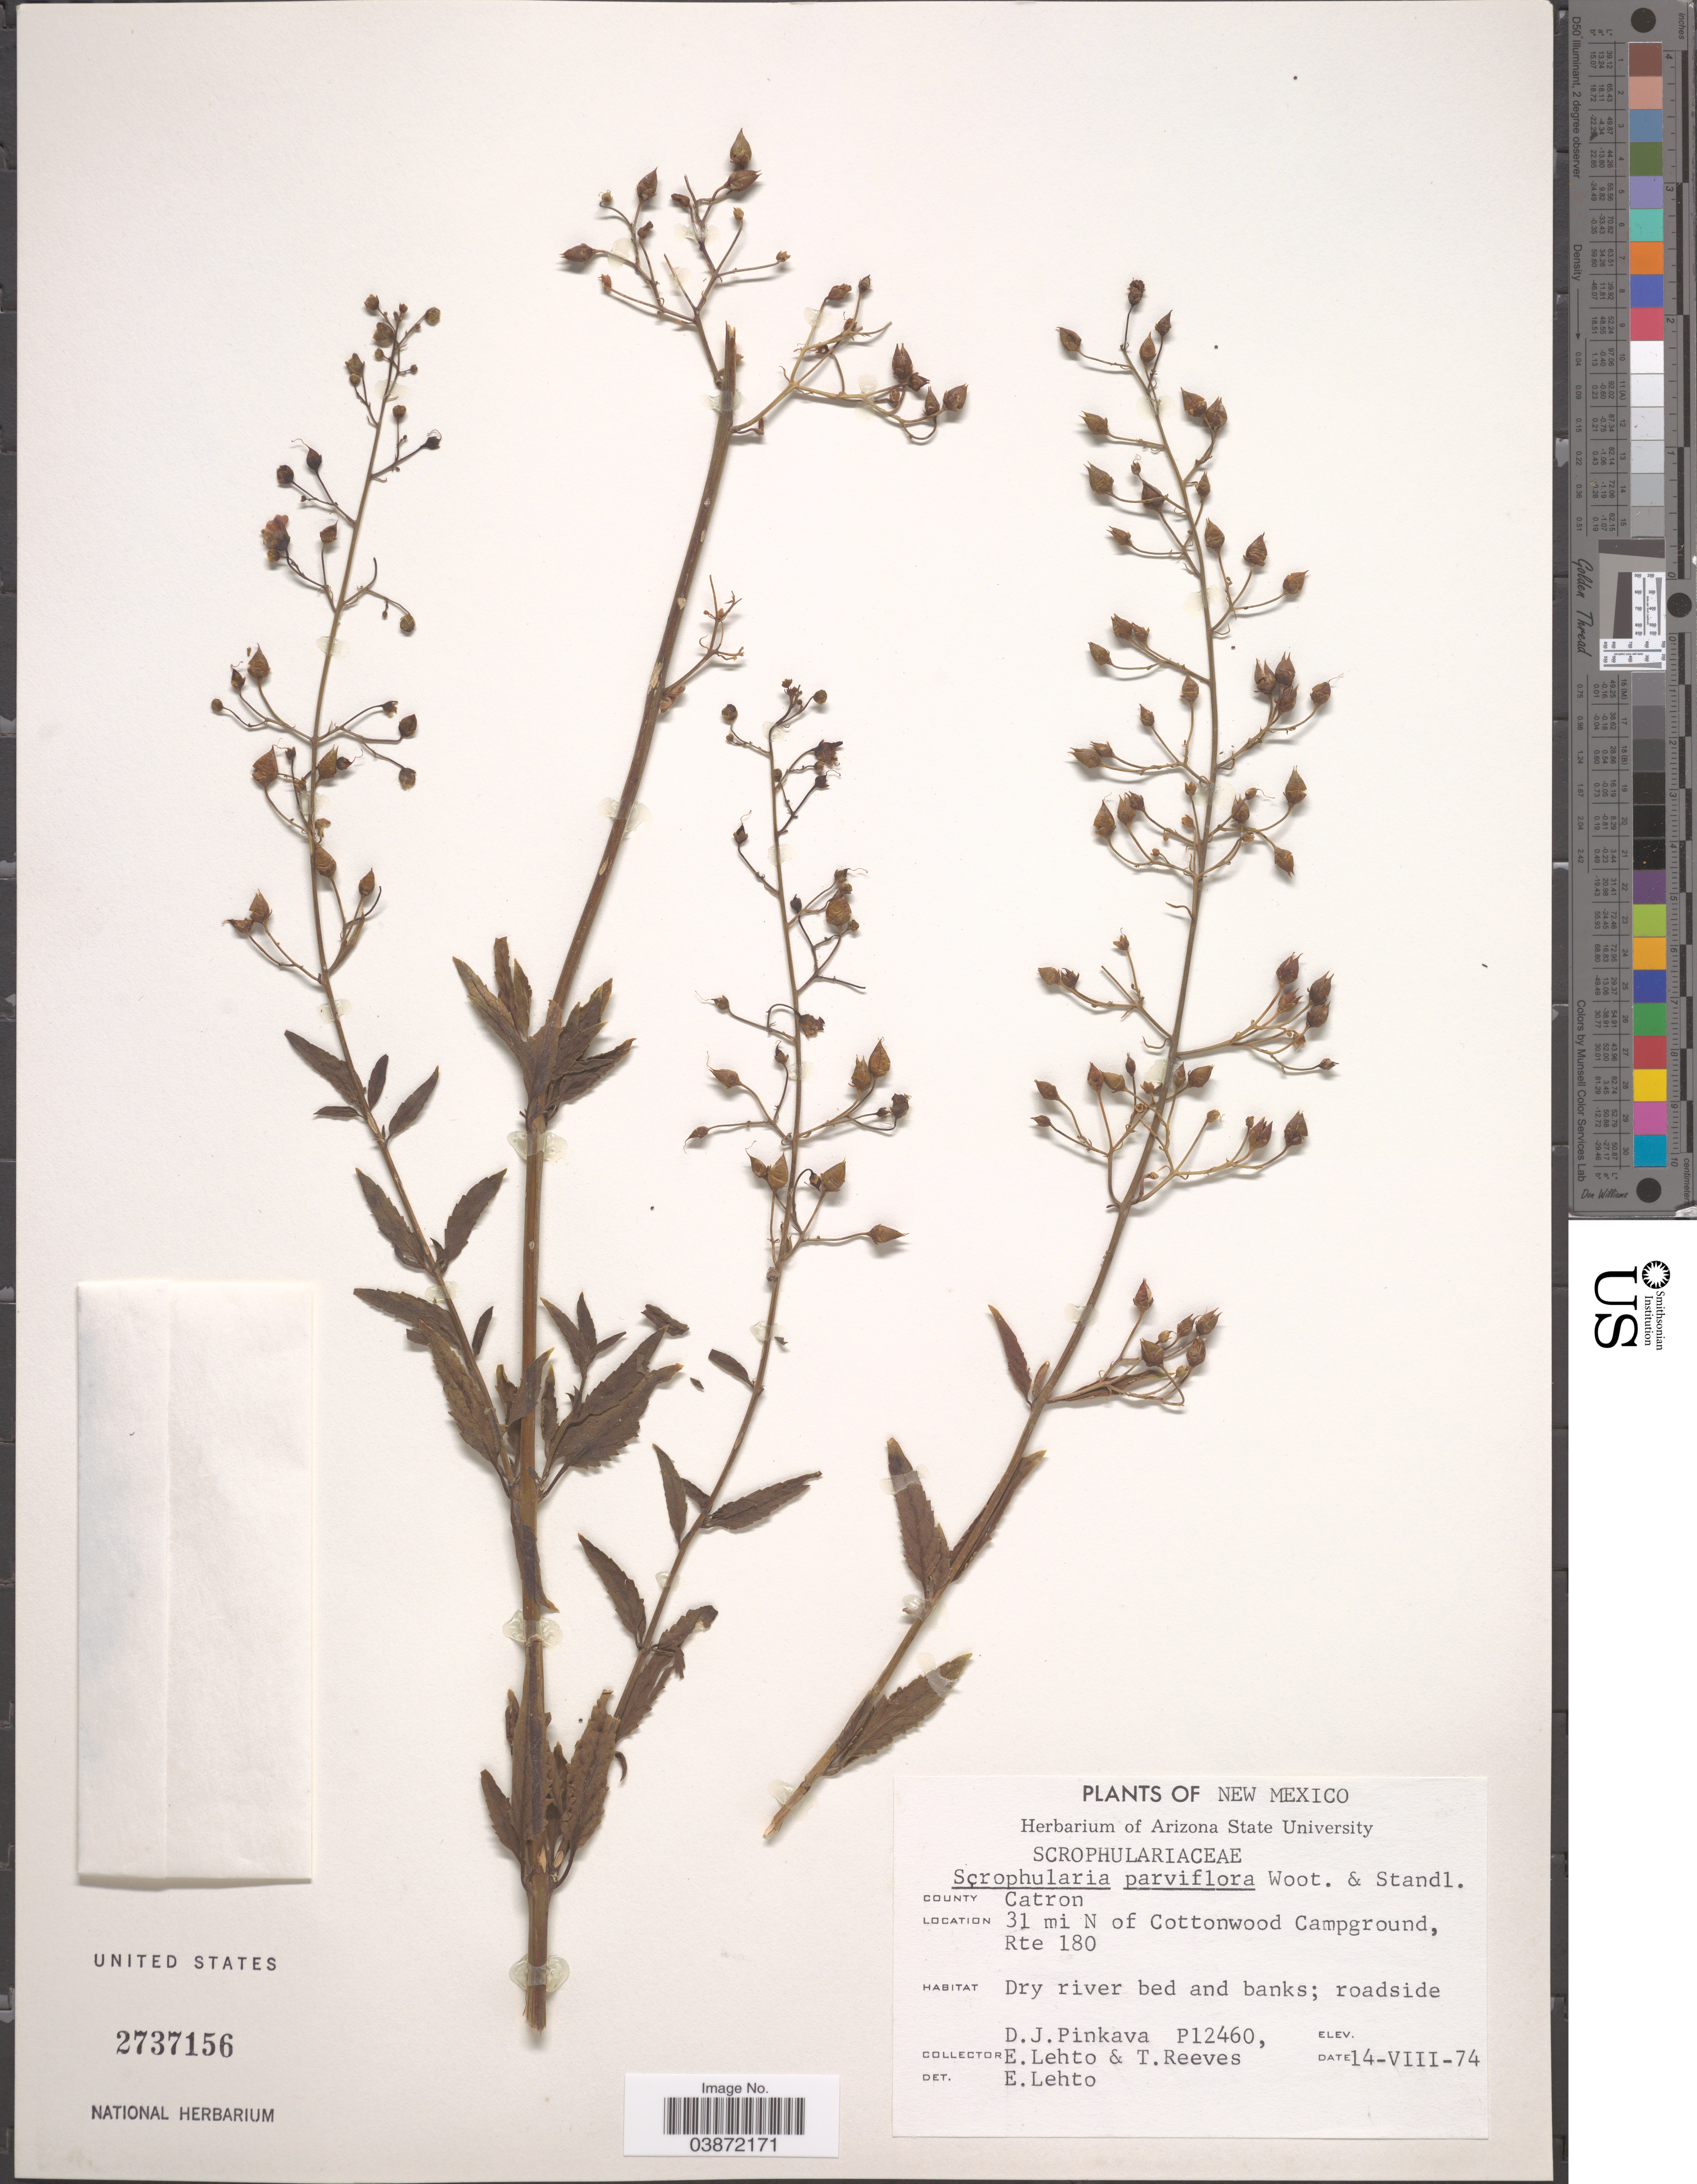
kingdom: Plantae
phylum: Tracheophyta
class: Magnoliopsida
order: Lamiales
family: Scrophulariaceae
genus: Scrophularia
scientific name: Scrophularia parviflora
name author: Wooton & Standl.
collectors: E. Lehto, T. Reeves & D. J. Pinkava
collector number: P12460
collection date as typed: Transcribed d/m/y: 14/8/74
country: United States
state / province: New Mexico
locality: County Catron. 31 mi N of Cottonwood Campground, Rte 180. Dry river bed and banks; roadside.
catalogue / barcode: US 2737156